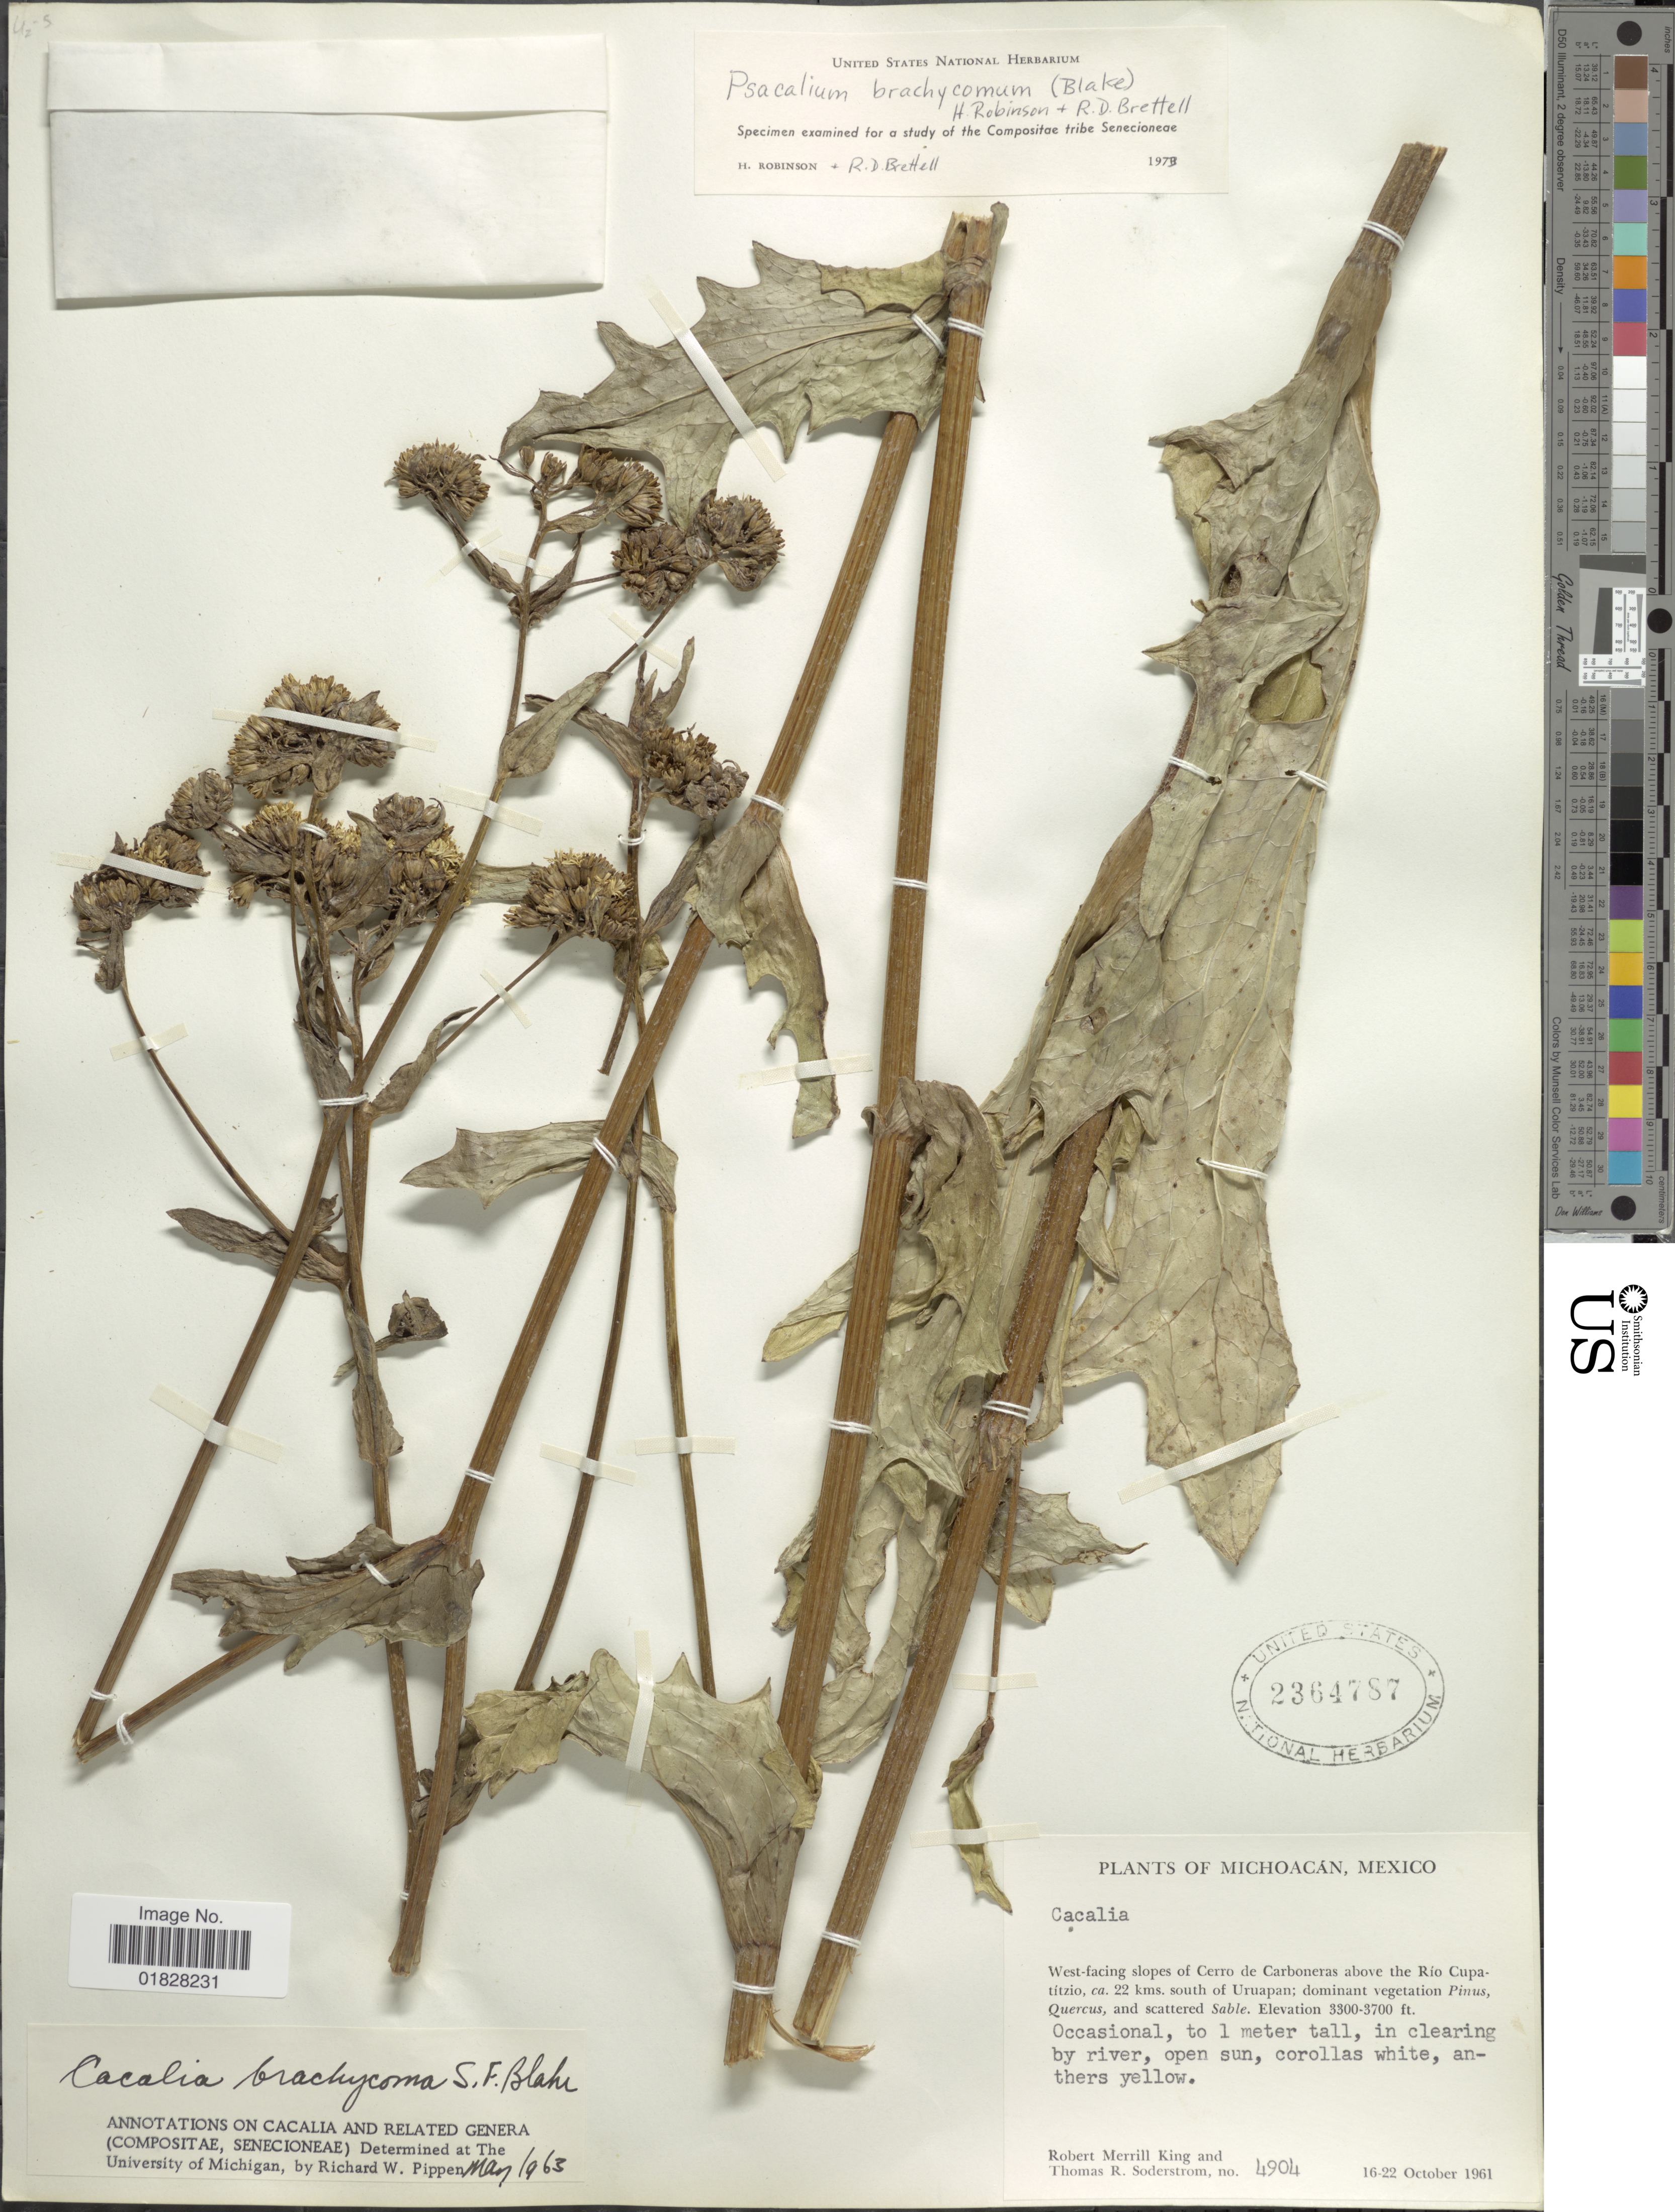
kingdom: Plantae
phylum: Tracheophyta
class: Magnoliopsida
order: Asterales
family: Asteraceae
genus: Psacalium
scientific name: Psacalium brachycomum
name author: (S.F. Blake) H. Rob. & Brettell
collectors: R. M. King & T. R. Soderstrom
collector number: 4904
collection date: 1961-10-16/1961-10-22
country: Mexico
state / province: Michoacán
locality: West-facing slopes of Cerro de Carboneras above the Rio Cupatitzio, ca. 22 kms. south of Uruapan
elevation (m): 1006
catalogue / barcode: US 2364787